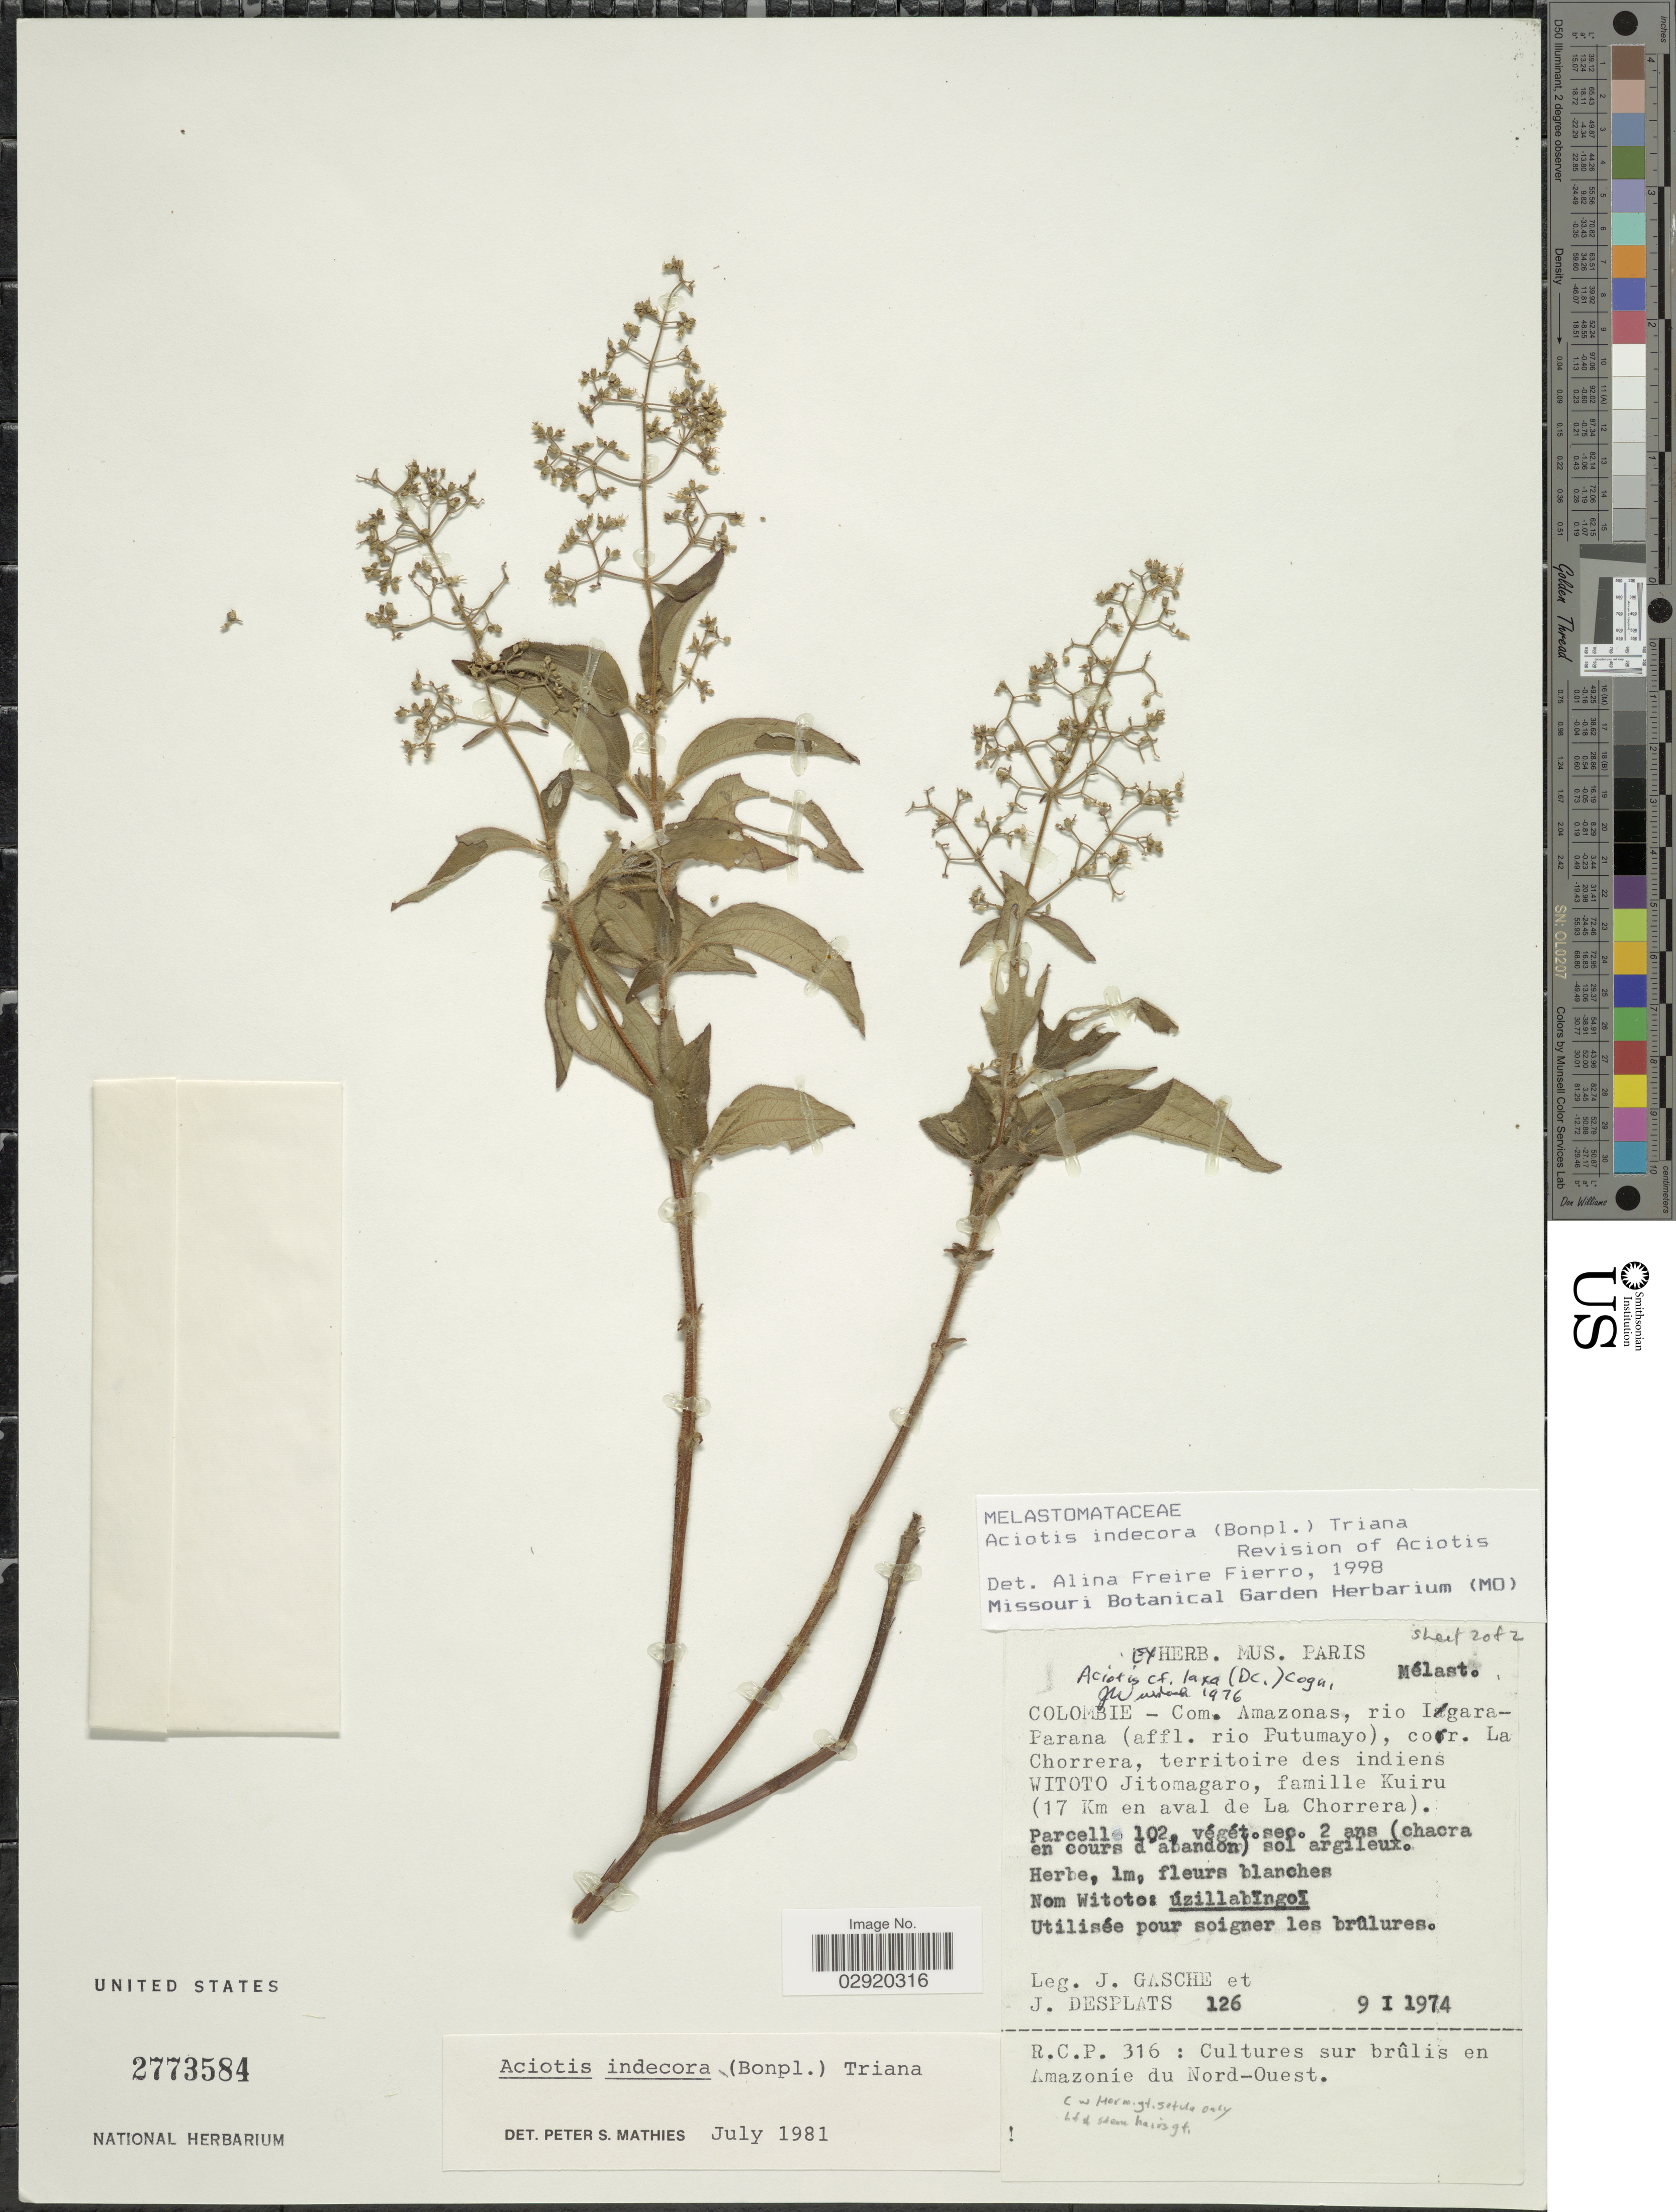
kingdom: Plantae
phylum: Tracheophyta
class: Magnoliopsida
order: Myrtales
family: Melastomataceae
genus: Aciotis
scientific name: Aciotis indecora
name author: (Bonpl.) Triana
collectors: J. Gasche & J. Desplats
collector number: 126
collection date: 1974-01-09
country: Colombia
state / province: Amazônas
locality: Com. Amazonas, rio Iagara-Parana (affl. rio Putumayo), coor. La Chorrera, territoire des indiens Witoto Jitomagaro, famille Kuiru (17 Km en aval de La Chorrera). Parcelle 102.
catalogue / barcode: US 2773584